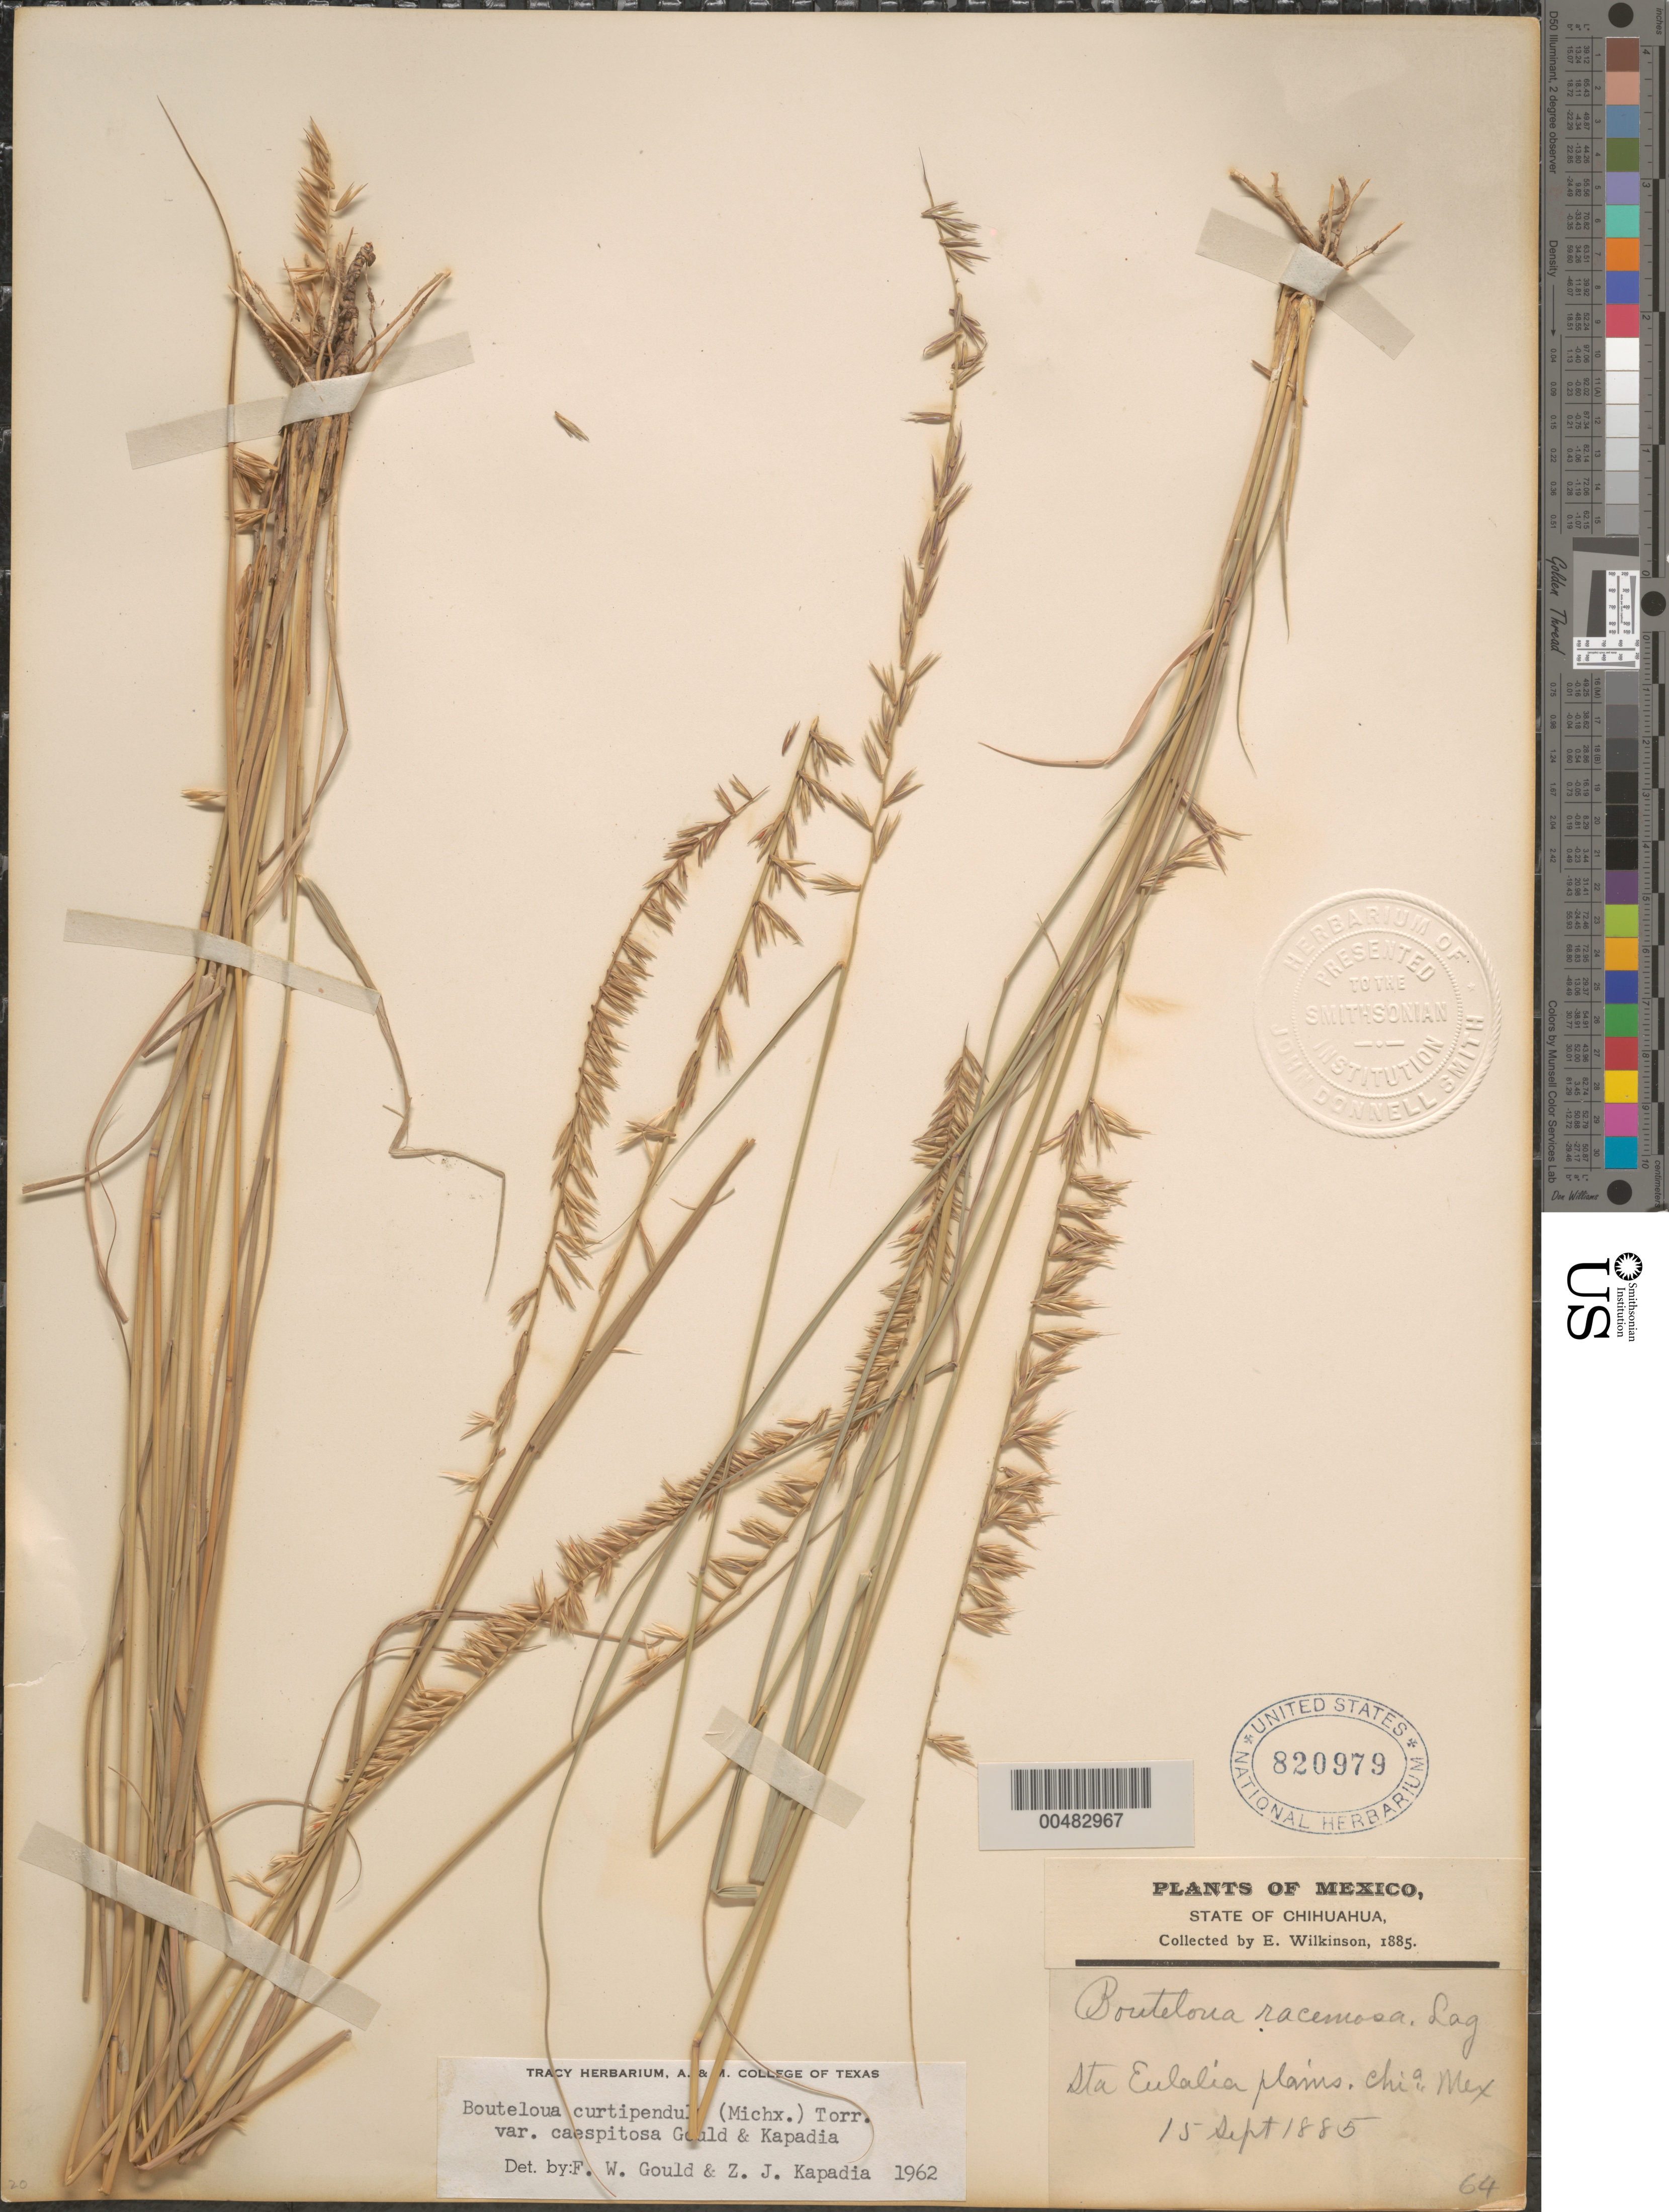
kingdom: Plantae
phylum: Tracheophyta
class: Liliopsida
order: Poales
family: Poaceae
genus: Bouteloua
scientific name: Bouteloua curtipendula var. caespitosa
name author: Gould & Kapadia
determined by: Gould, F. W.; Kapadia, Zarir J.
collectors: E. Wilkinson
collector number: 64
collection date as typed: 15 Sep 1885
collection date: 1885-09-15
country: Mexico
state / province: Chihuahua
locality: Sta. Eulalia plains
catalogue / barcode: US 820979